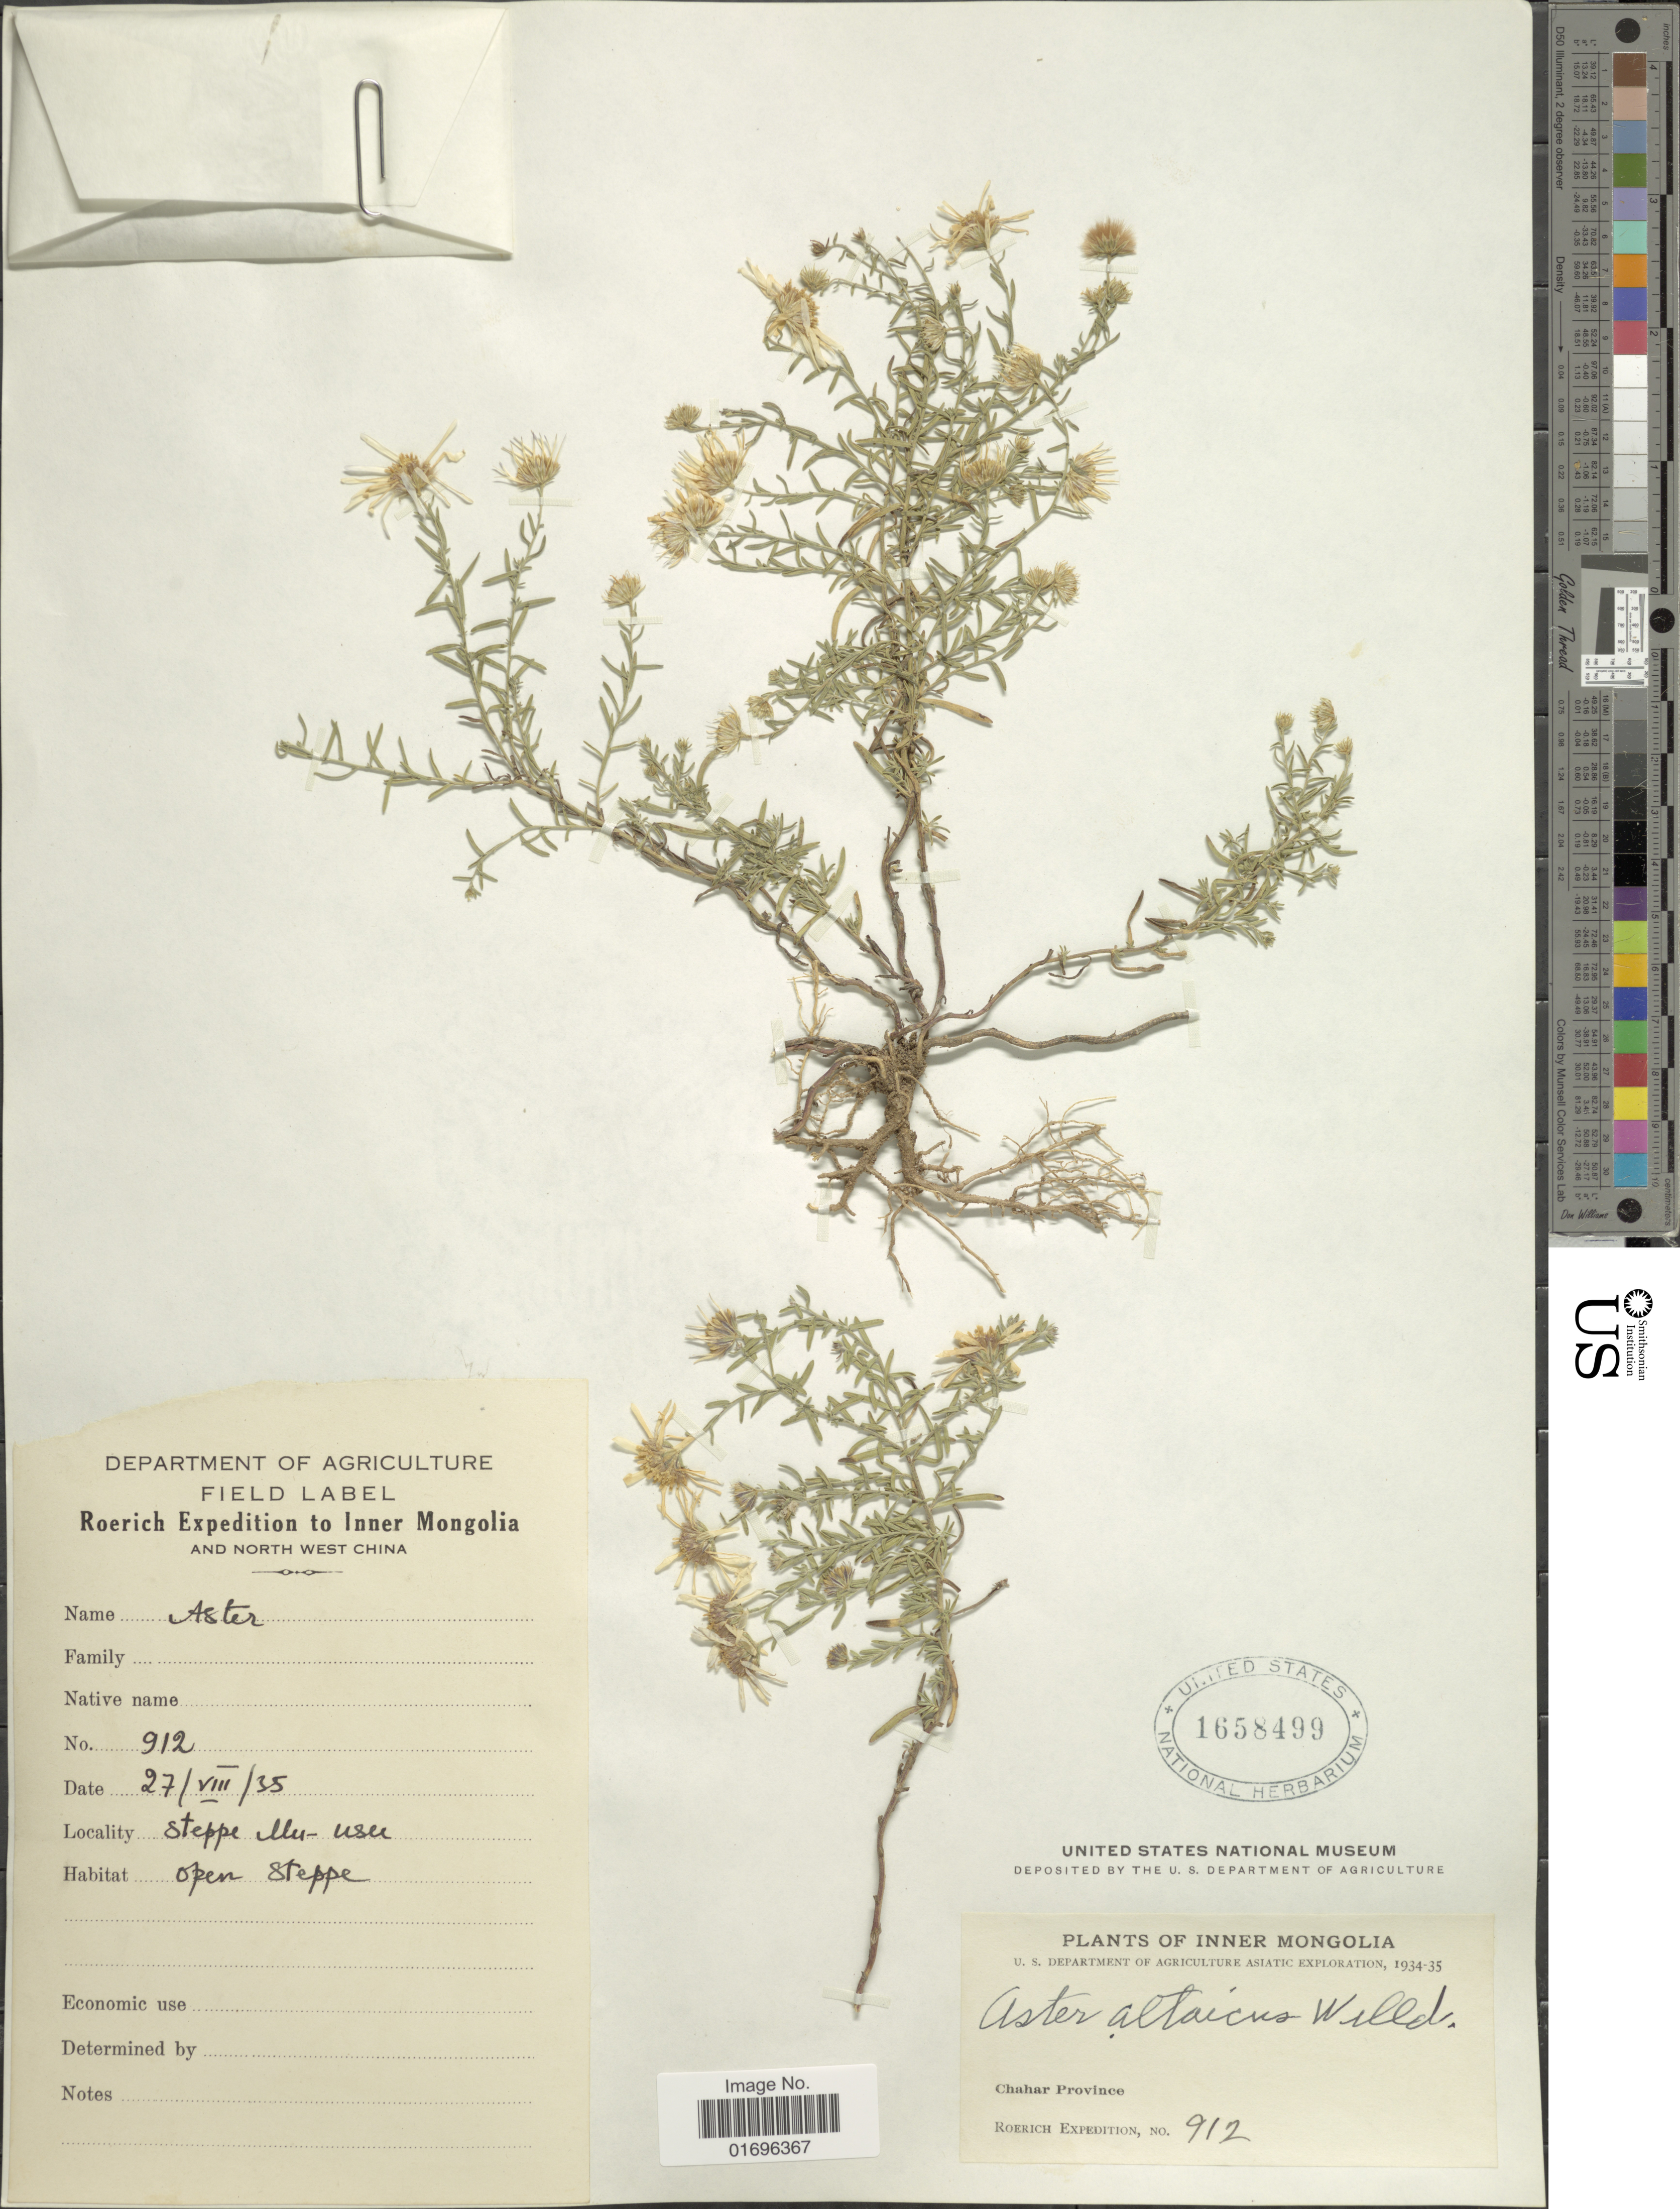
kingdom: Plantae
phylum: Tracheophyta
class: Magnoliopsida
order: Asterales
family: Asteraceae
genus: Aster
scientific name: Aster altaicus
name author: Willd.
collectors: Roerich Expedition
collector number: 912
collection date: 1935-08-27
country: China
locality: Inner Mongolia and North West China. Steppe Uu-usu. Chahar Province.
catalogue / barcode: US 1658499